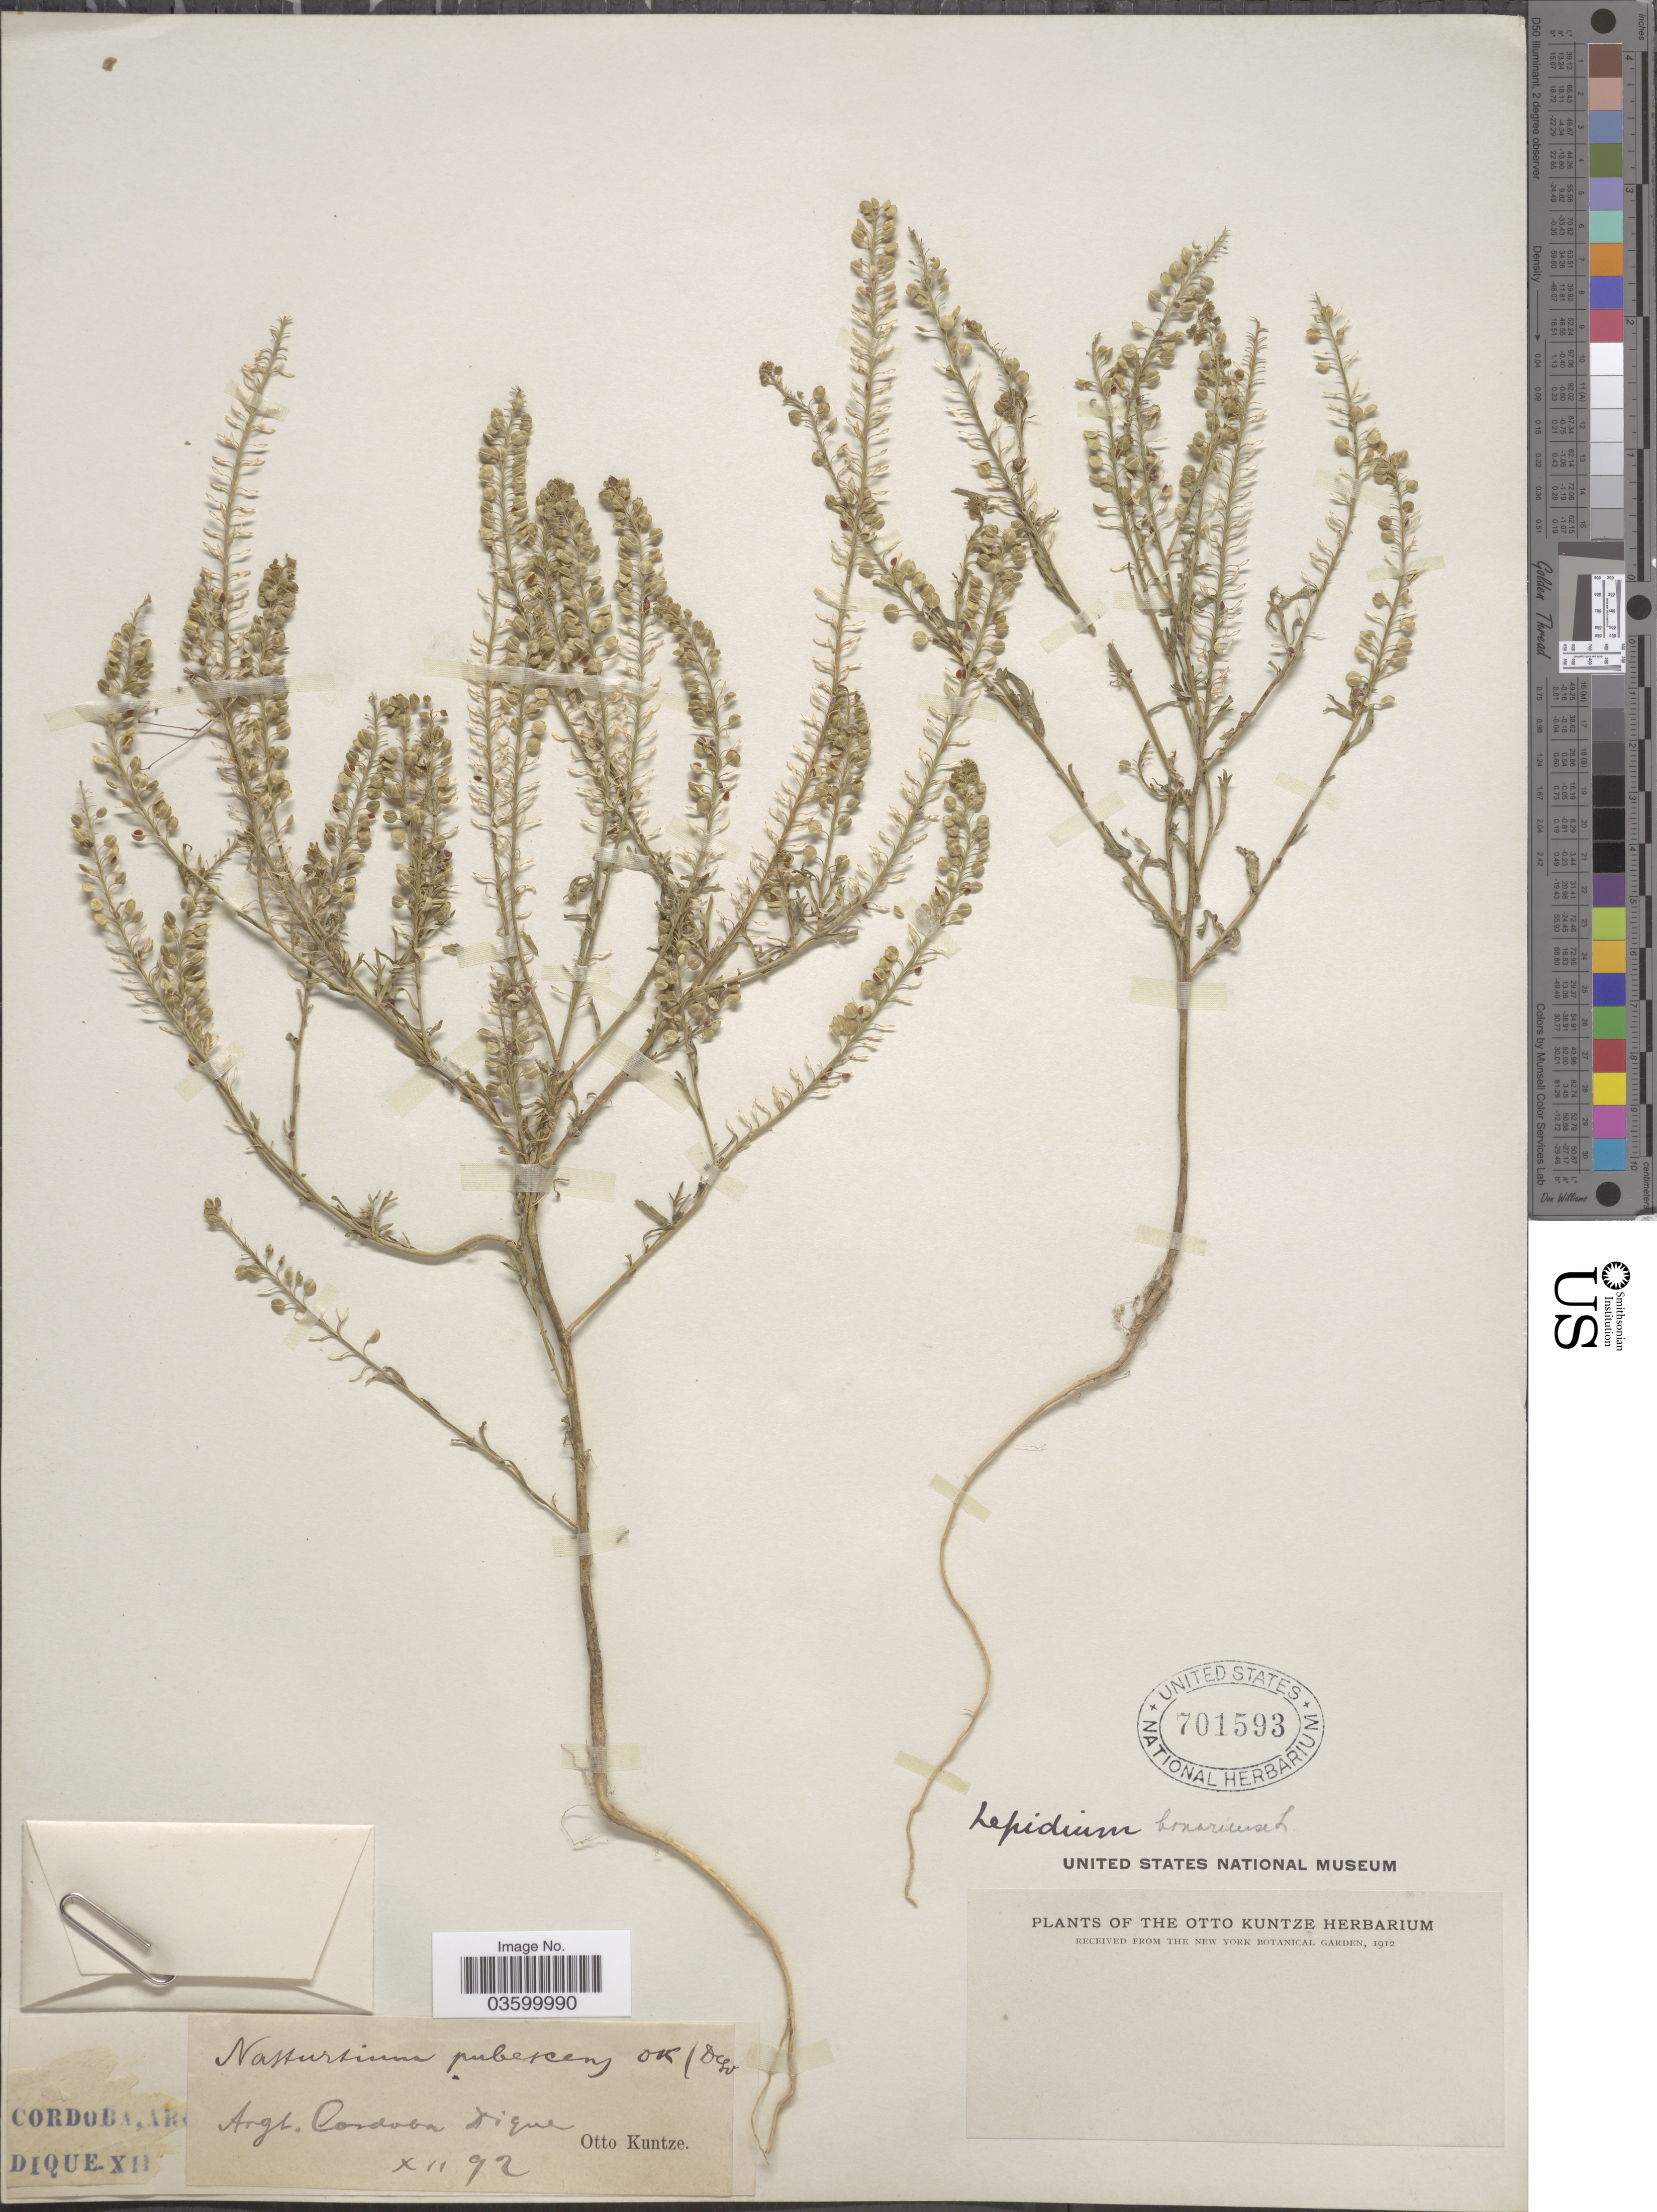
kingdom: Plantae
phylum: Tracheophyta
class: Magnoliopsida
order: Brassicales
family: Brassicaceae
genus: Lepidium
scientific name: Lepidium bonariense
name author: L.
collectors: C.E.O. Kuntze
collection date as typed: Transcribed d/m/y: /12/92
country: Argentina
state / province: Cordoba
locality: Dique.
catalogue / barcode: US 701593